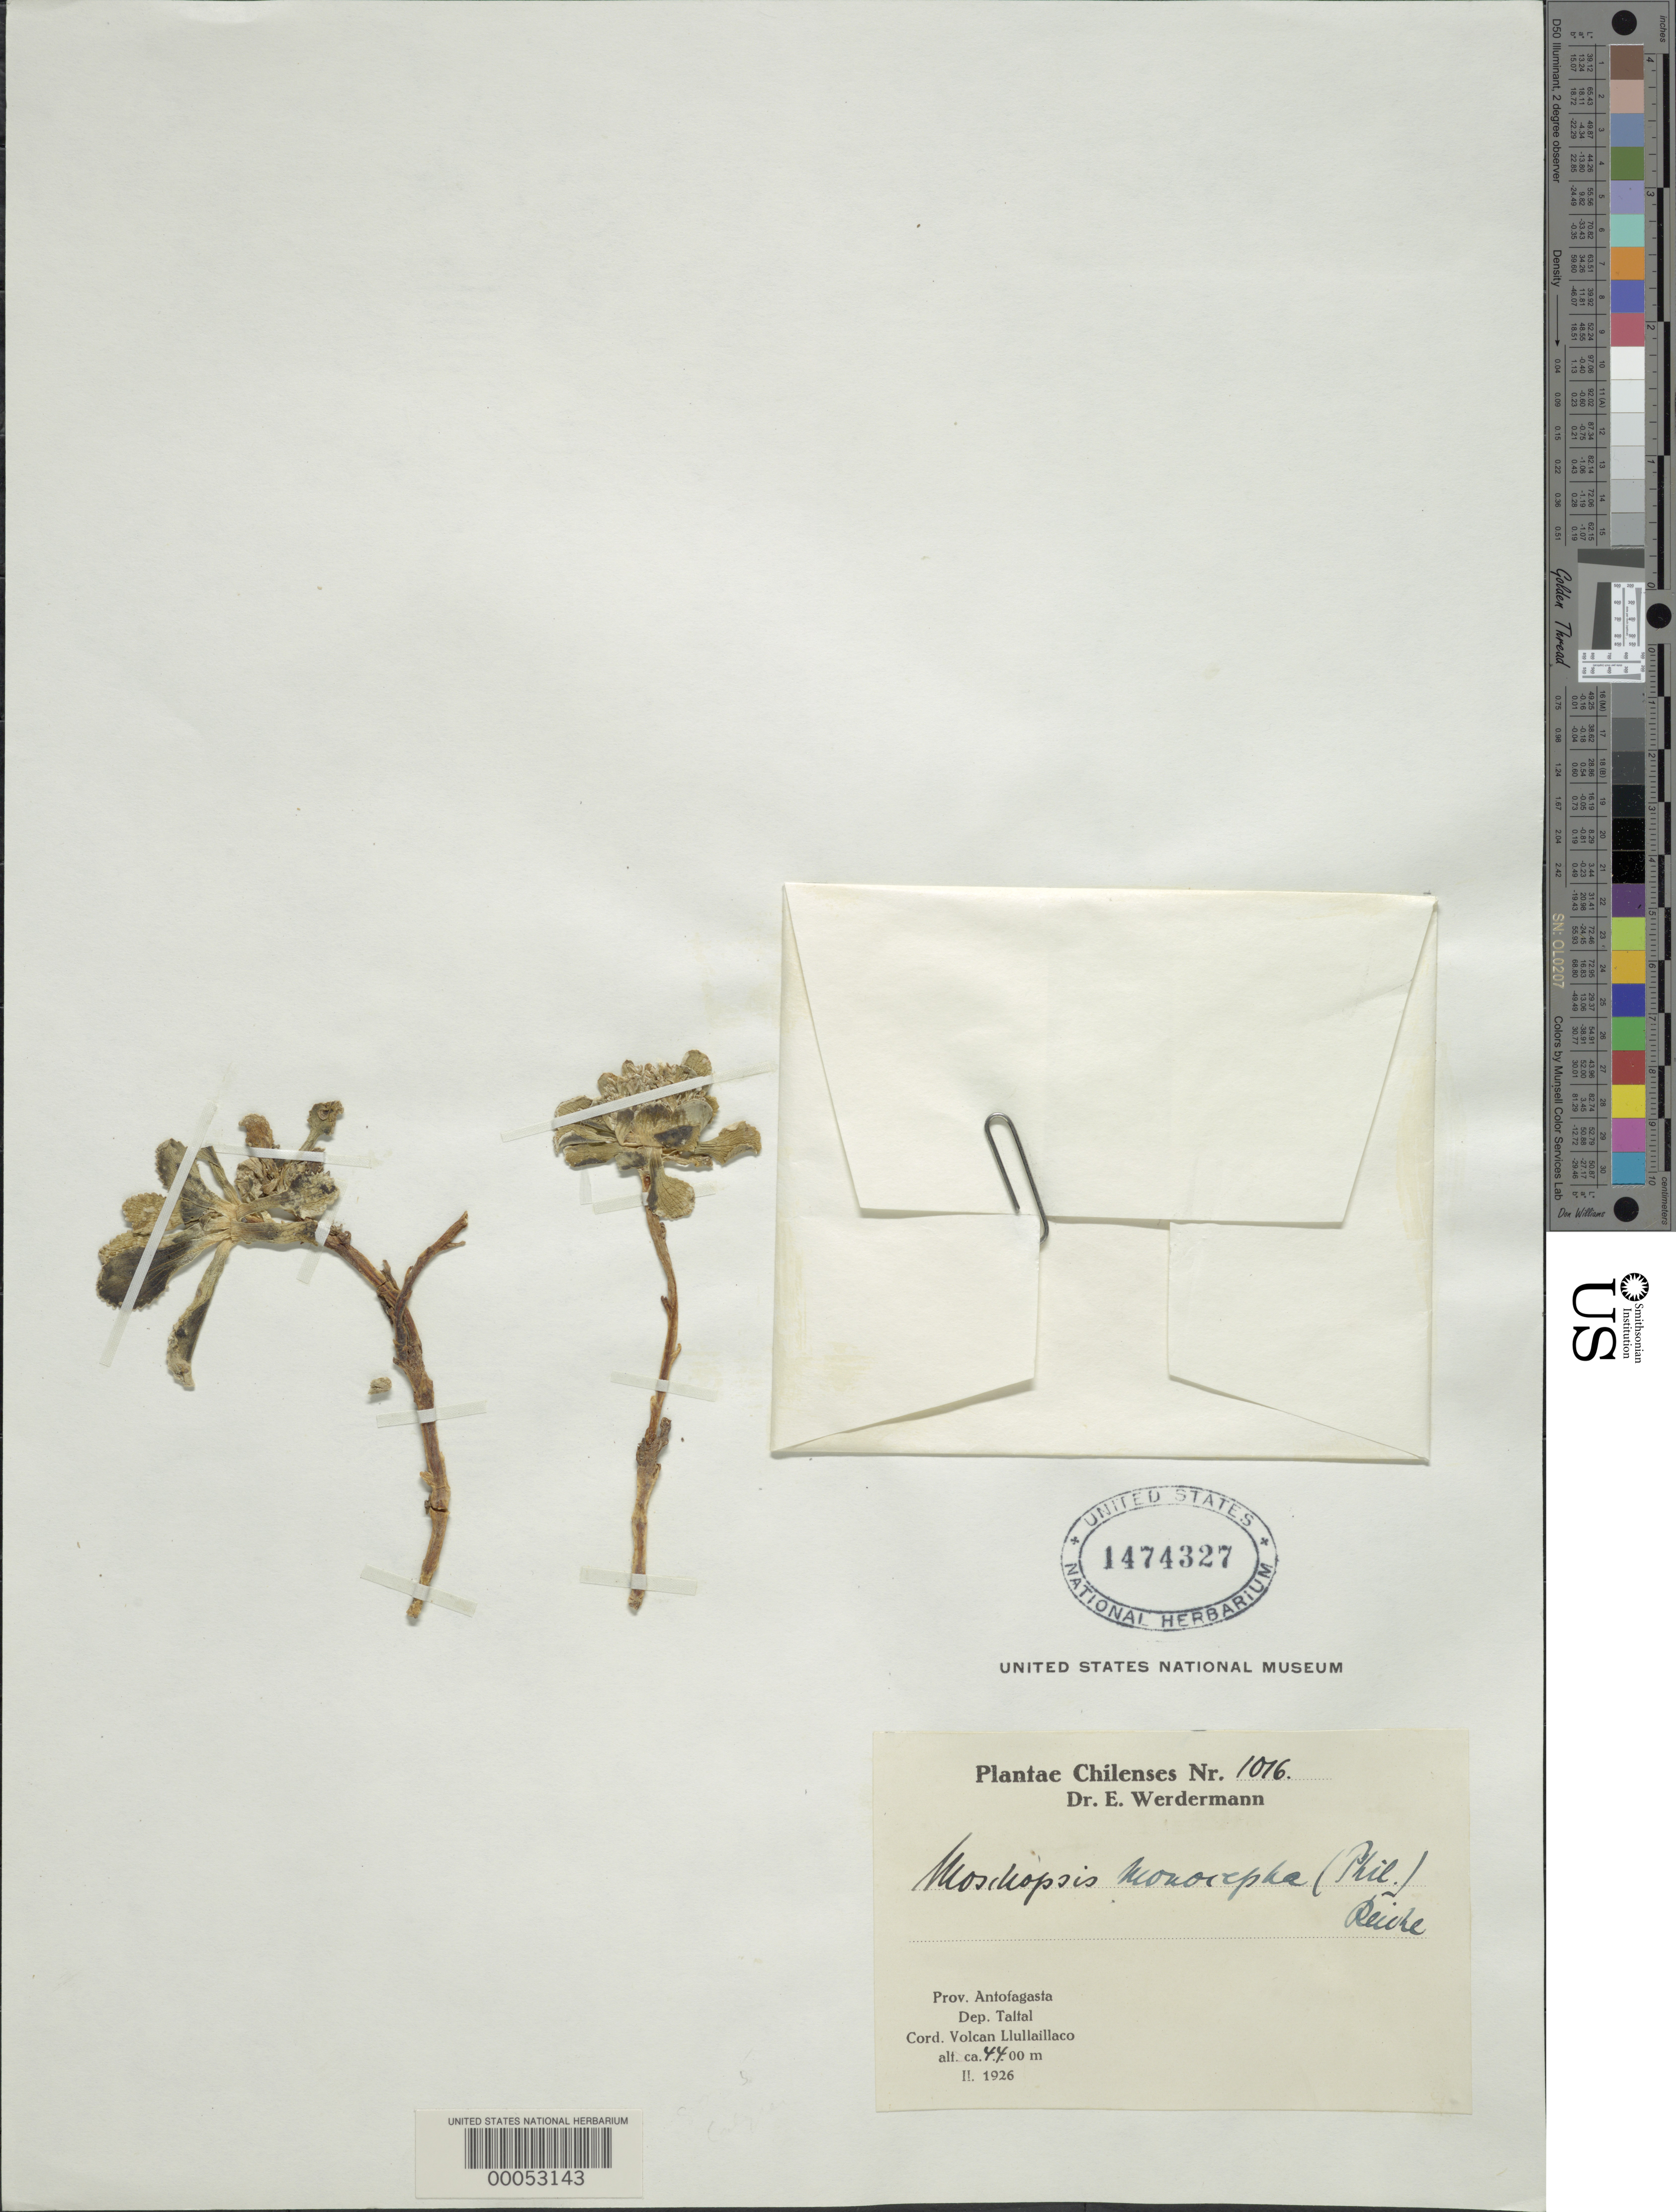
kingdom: Plantae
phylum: Tracheophyta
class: Magnoliopsida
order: Asterales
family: Calyceraceae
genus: Moschopsis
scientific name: Moschopsis monocephala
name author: (Phil.) Reiche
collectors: E. Werdermann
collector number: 1016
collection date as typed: Feb 1926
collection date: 1926-02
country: Chile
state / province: Antofagasta (II)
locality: Taltal dept., Cord. Volcan Llullaillaco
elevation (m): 4400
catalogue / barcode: US 1474327